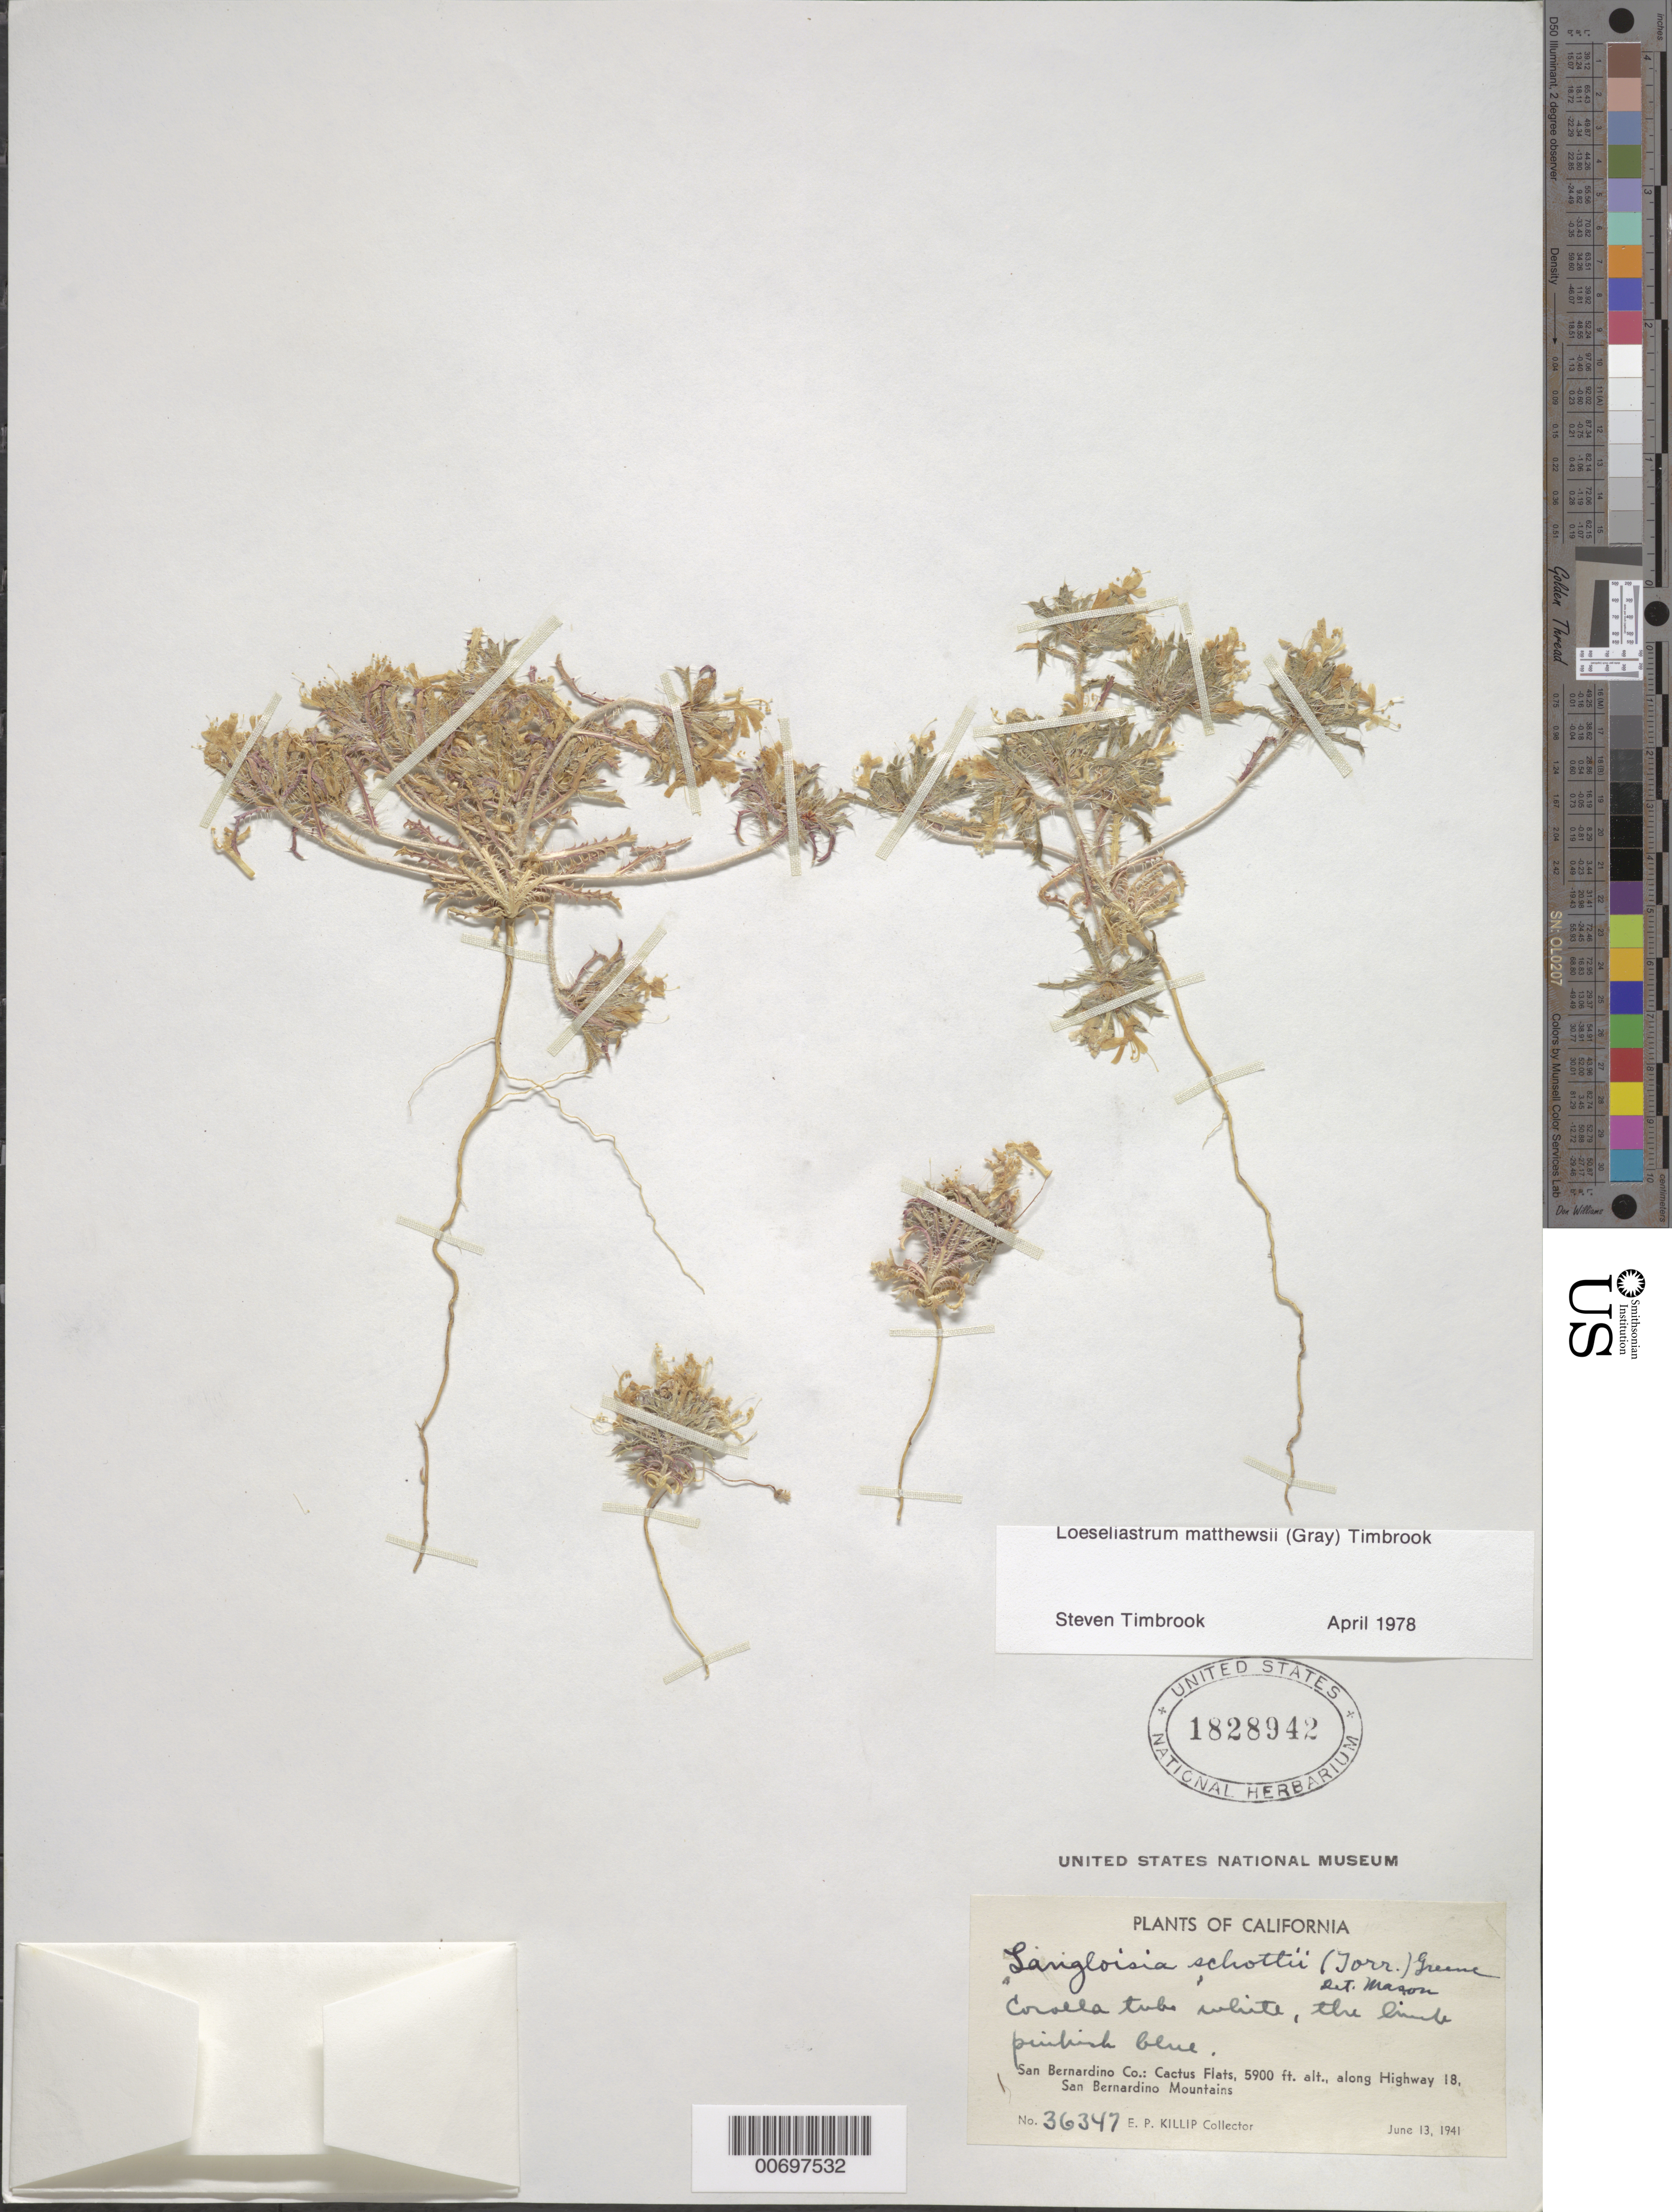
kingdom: Plantae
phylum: Tracheophyta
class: Magnoliopsida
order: Ericales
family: Polemoniaceae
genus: Loeseliastrum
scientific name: Loeseliastrum matthewsii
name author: (A. Gray) Timbrook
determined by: Timbrook, S.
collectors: E. P. Killip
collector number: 36347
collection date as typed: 13 Jun 1941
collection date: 1941-06-13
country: United States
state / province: California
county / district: San Bernardino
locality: Cactus Flats, along Highway 18, San Bernardino Mts.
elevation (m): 1798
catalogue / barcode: US 1828942